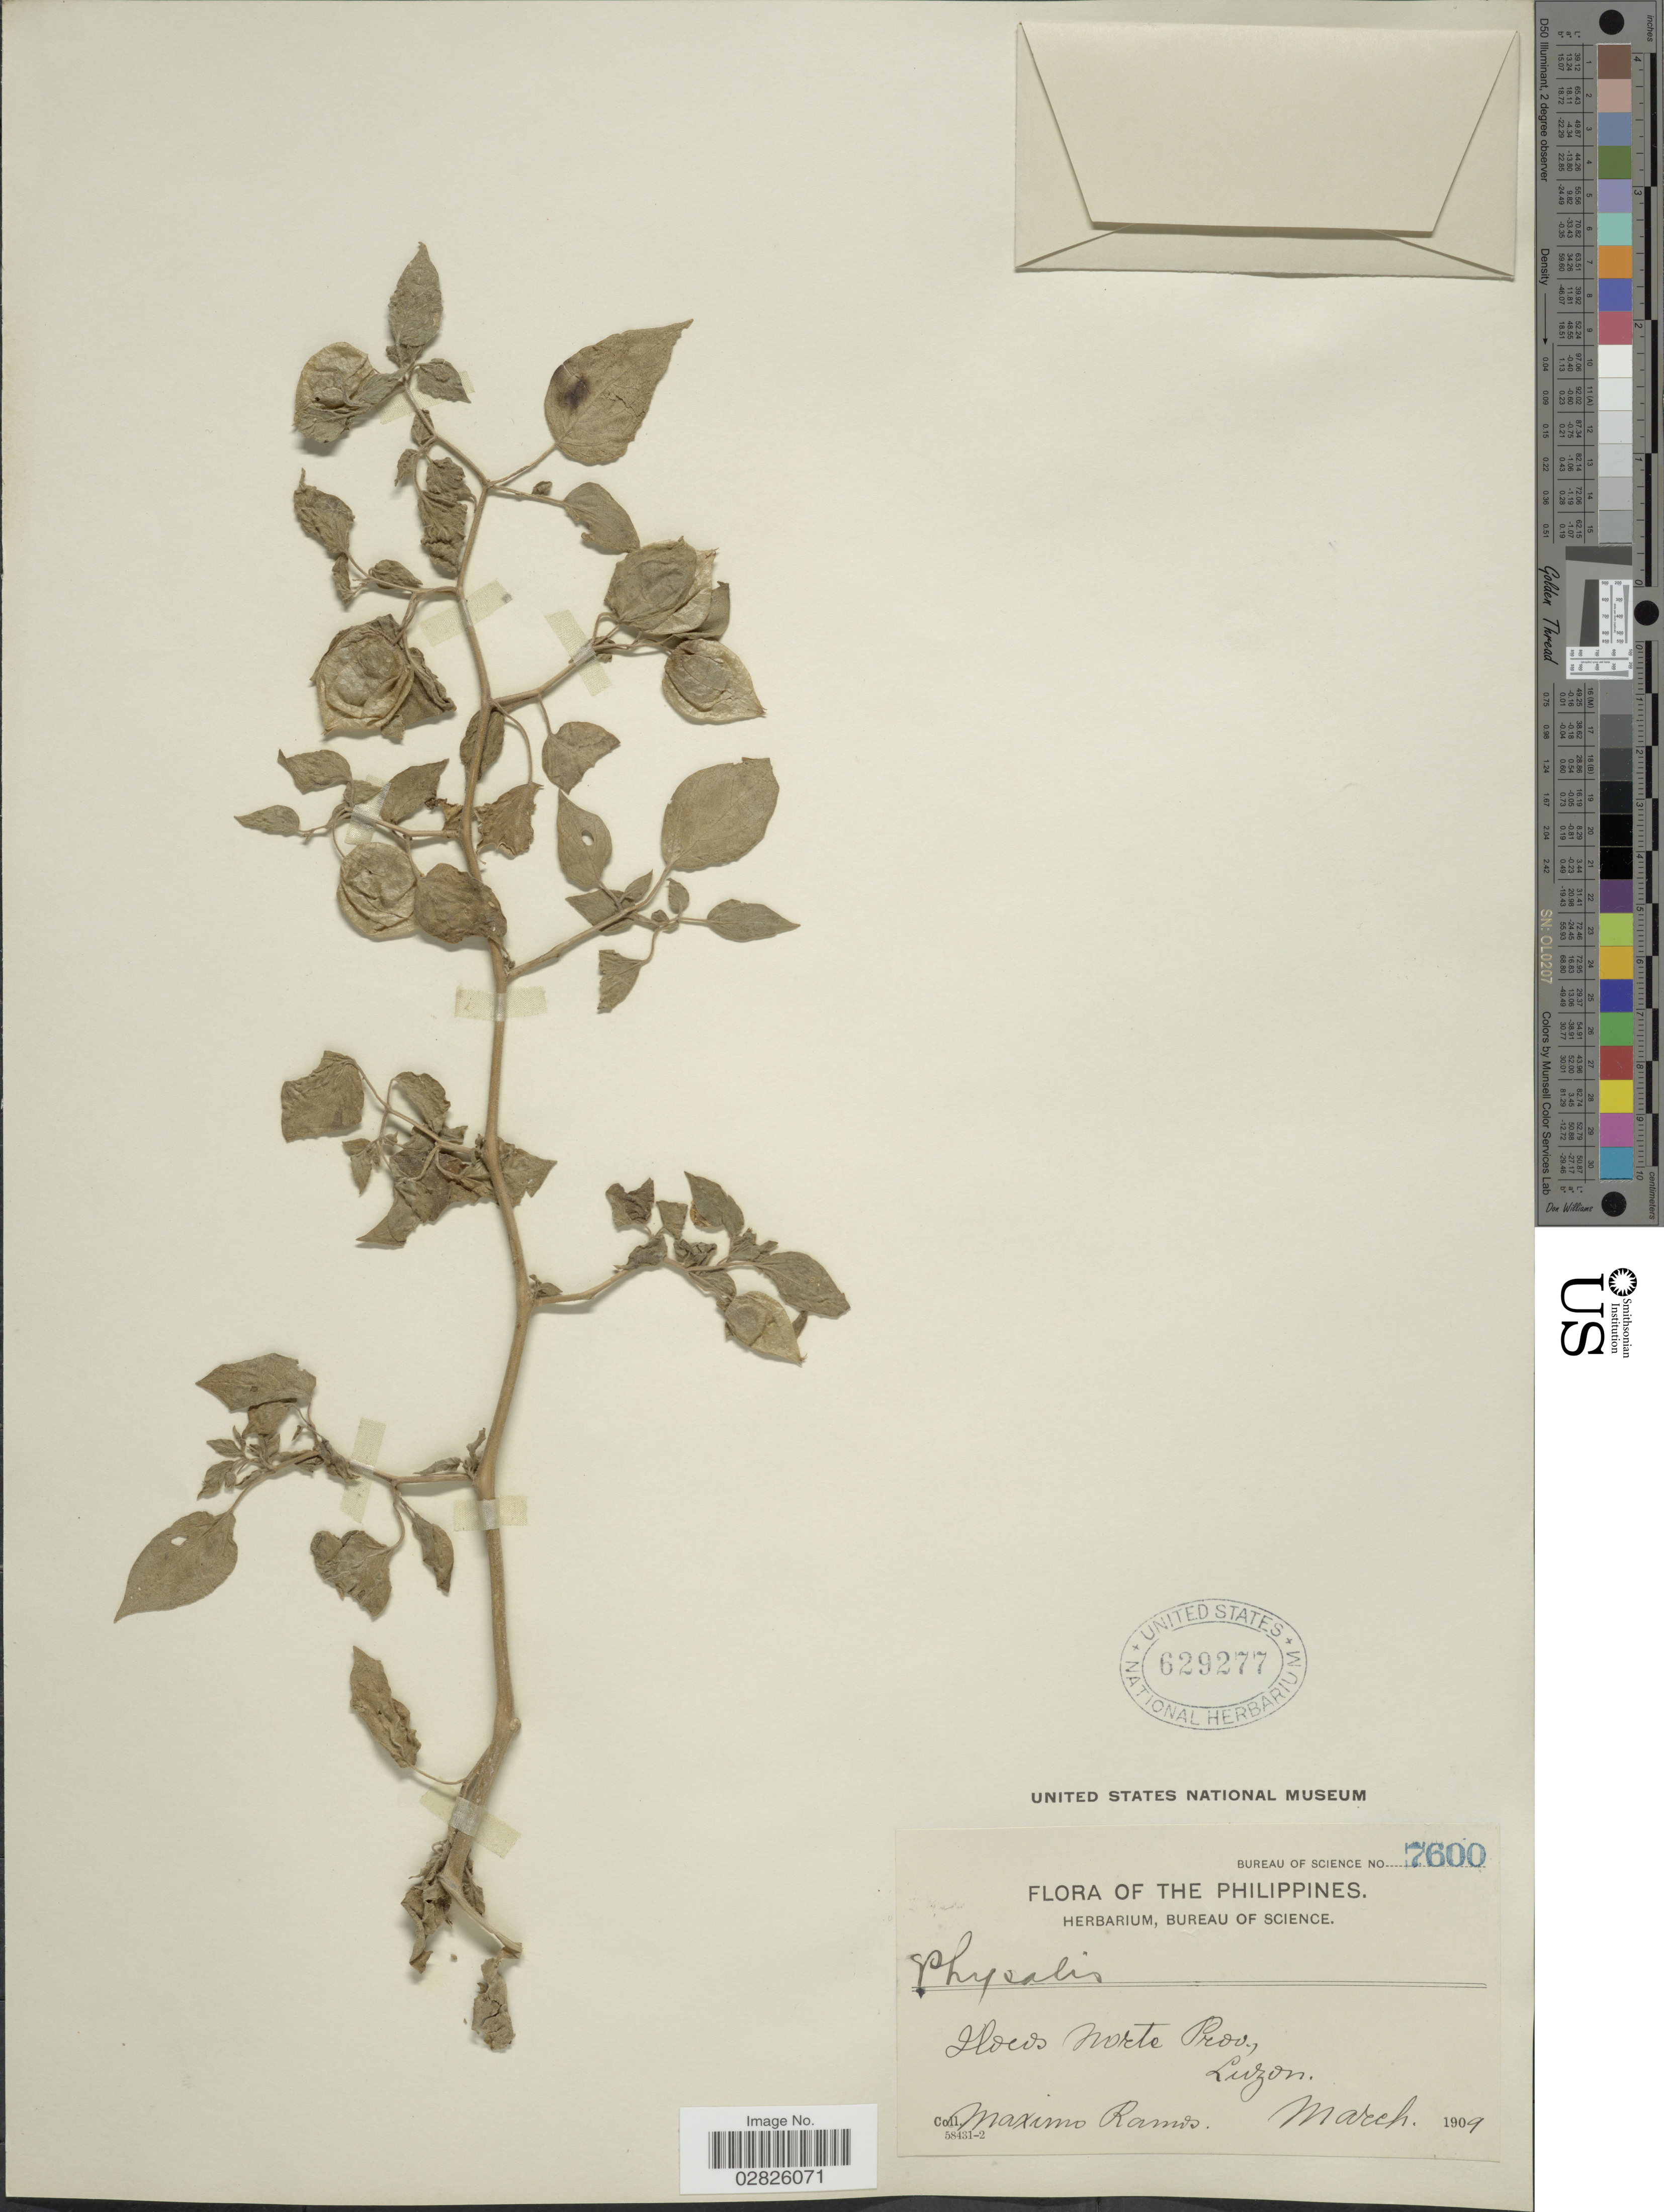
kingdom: Plantae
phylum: Tracheophyta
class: Magnoliopsida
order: Solanales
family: Solanaceae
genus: Physalis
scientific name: Physalis angulata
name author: L.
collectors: M. Ramos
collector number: Bureau of Science 7600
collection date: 1909-03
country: Philippines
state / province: Ilocos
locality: Ilocos Norte Prov., Luzon.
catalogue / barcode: US 629277